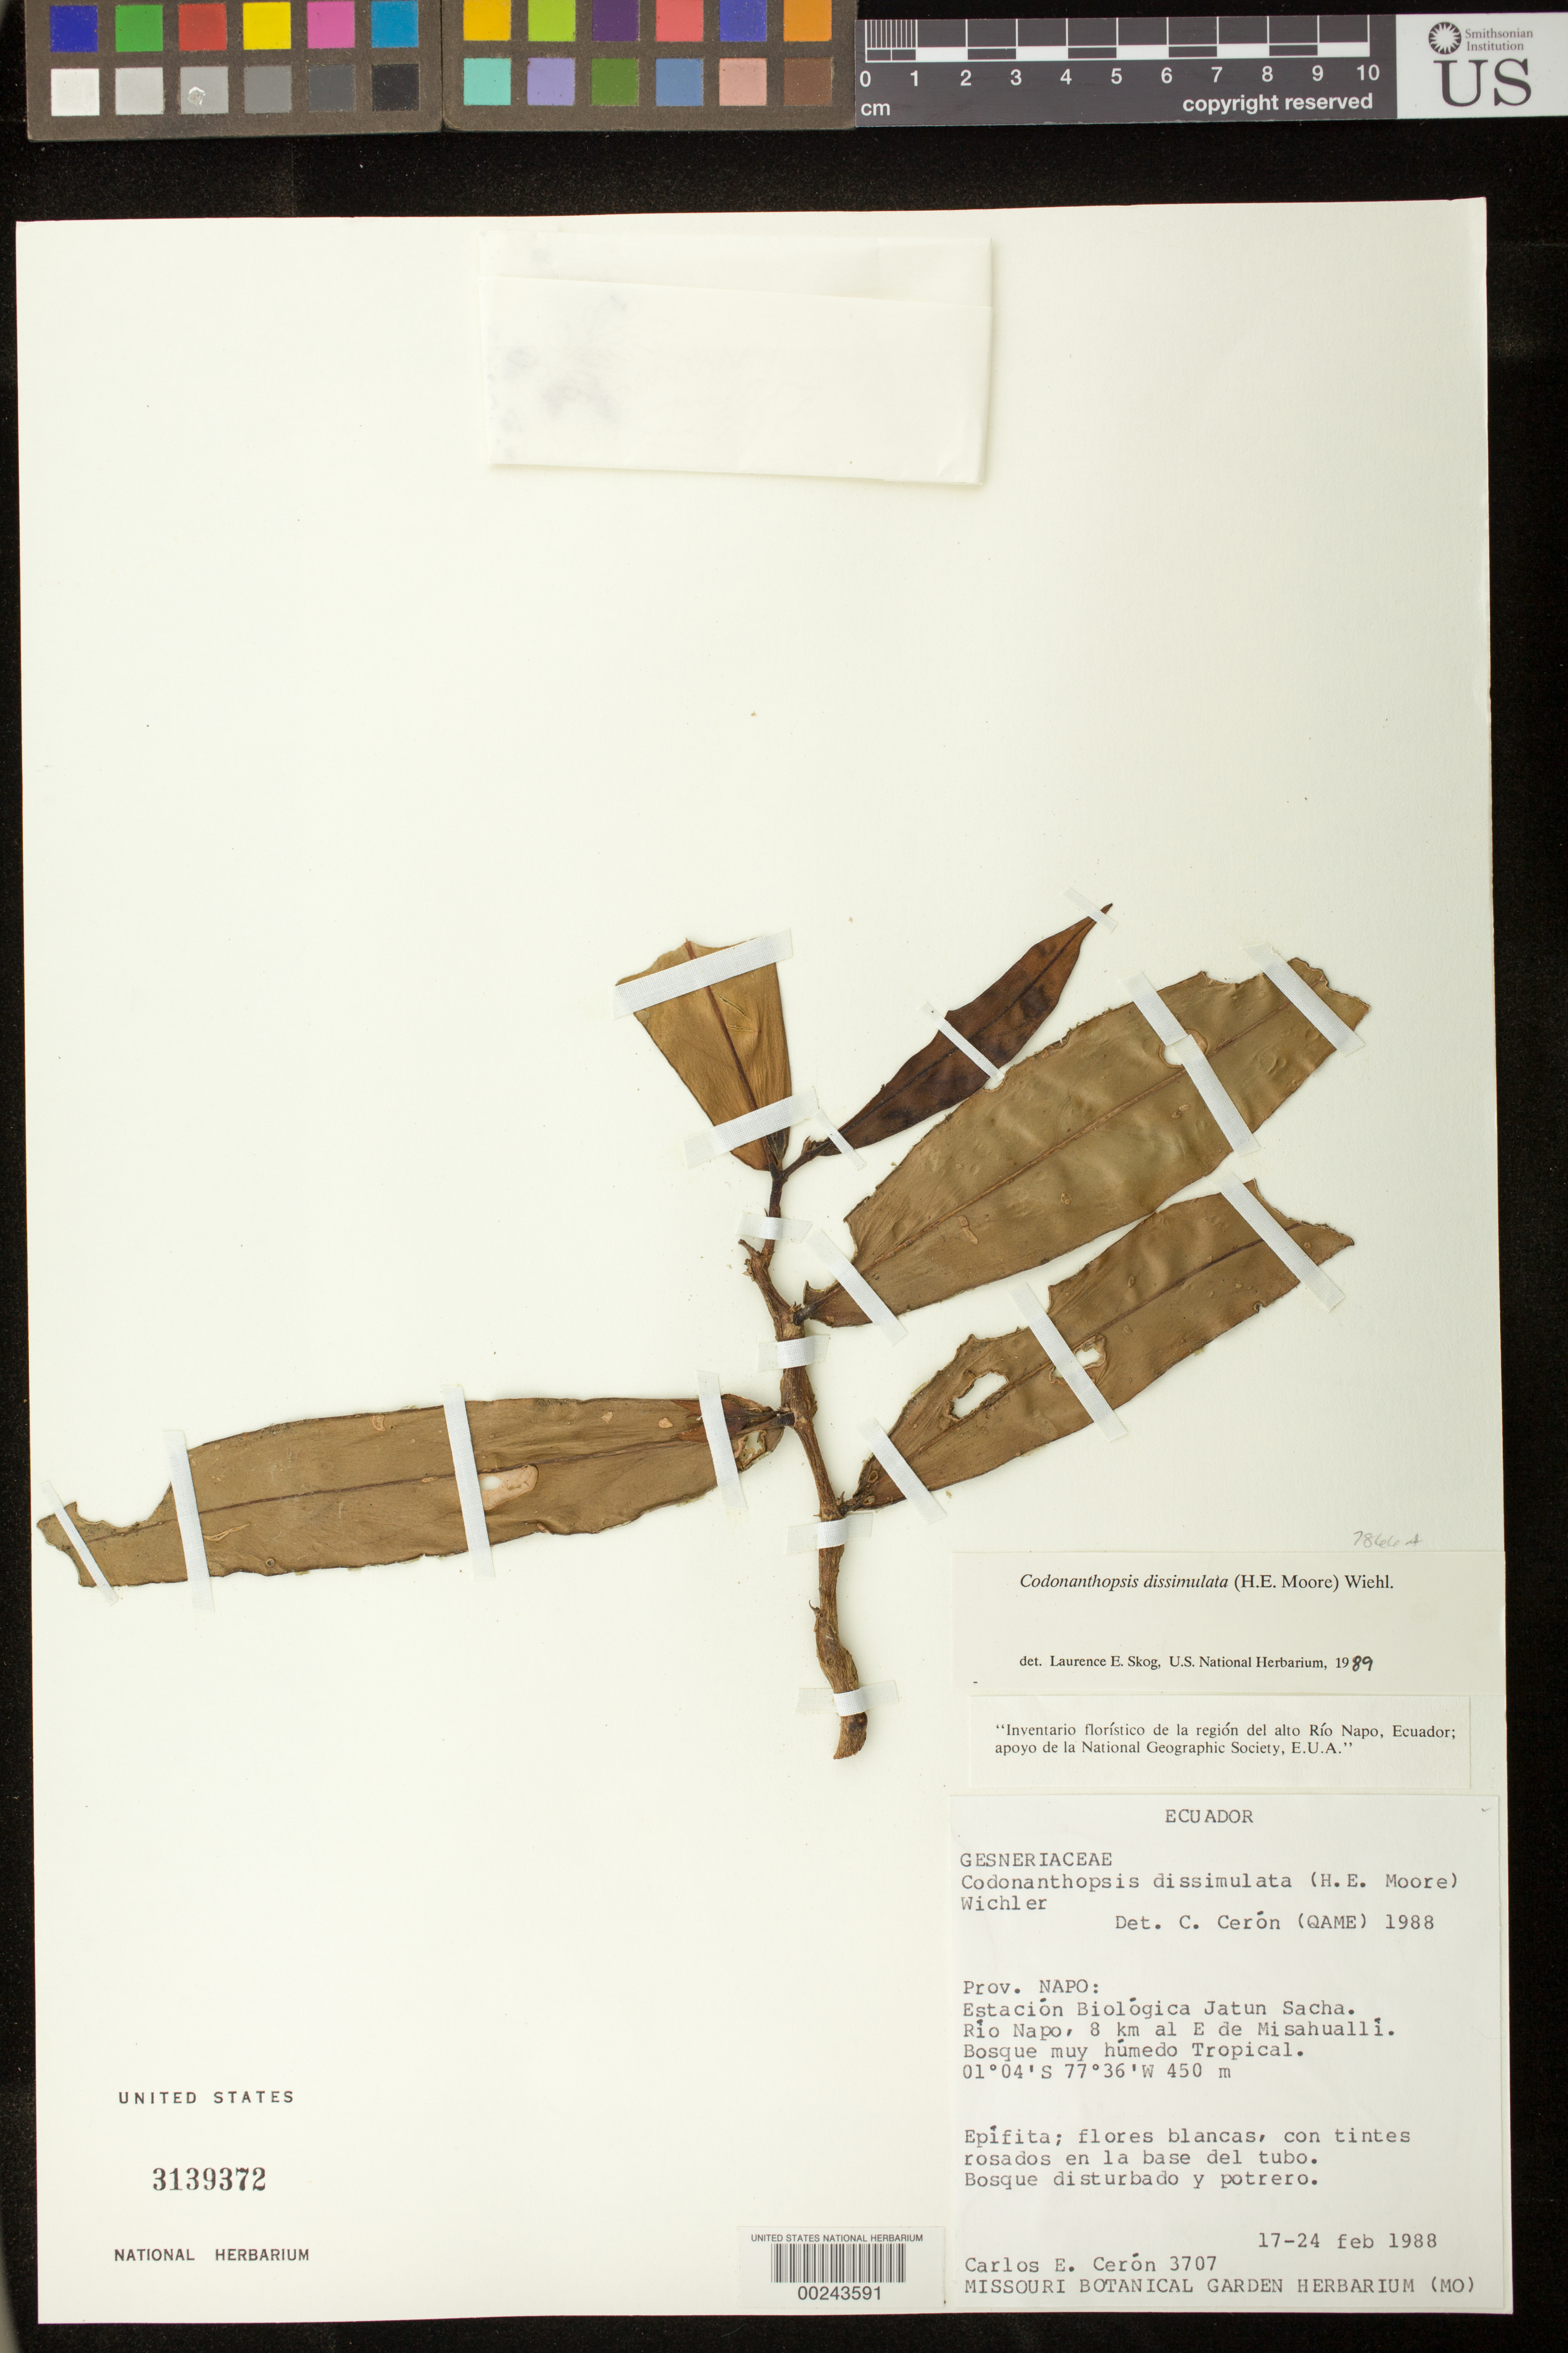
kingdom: Plantae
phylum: Tracheophyta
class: Magnoliopsida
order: Lamiales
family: Gesneriaceae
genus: Codonanthopsis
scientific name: Codonanthopsis dissimulata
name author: (H.E. Moore) Wiehler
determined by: Clark, J. L., (SEL), The Marie Selby Botanical Garden (UNITED STATES)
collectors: C. E. Cerón M.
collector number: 3707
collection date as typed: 17-24 Feb 1988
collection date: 1988-02-17/1988-02-24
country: Ecuador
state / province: Napo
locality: Estacion Biologica Jatun Sacha, Rio Napo, 8 km E of Misahualli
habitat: Very humid tropical forest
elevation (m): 450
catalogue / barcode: US 3139372